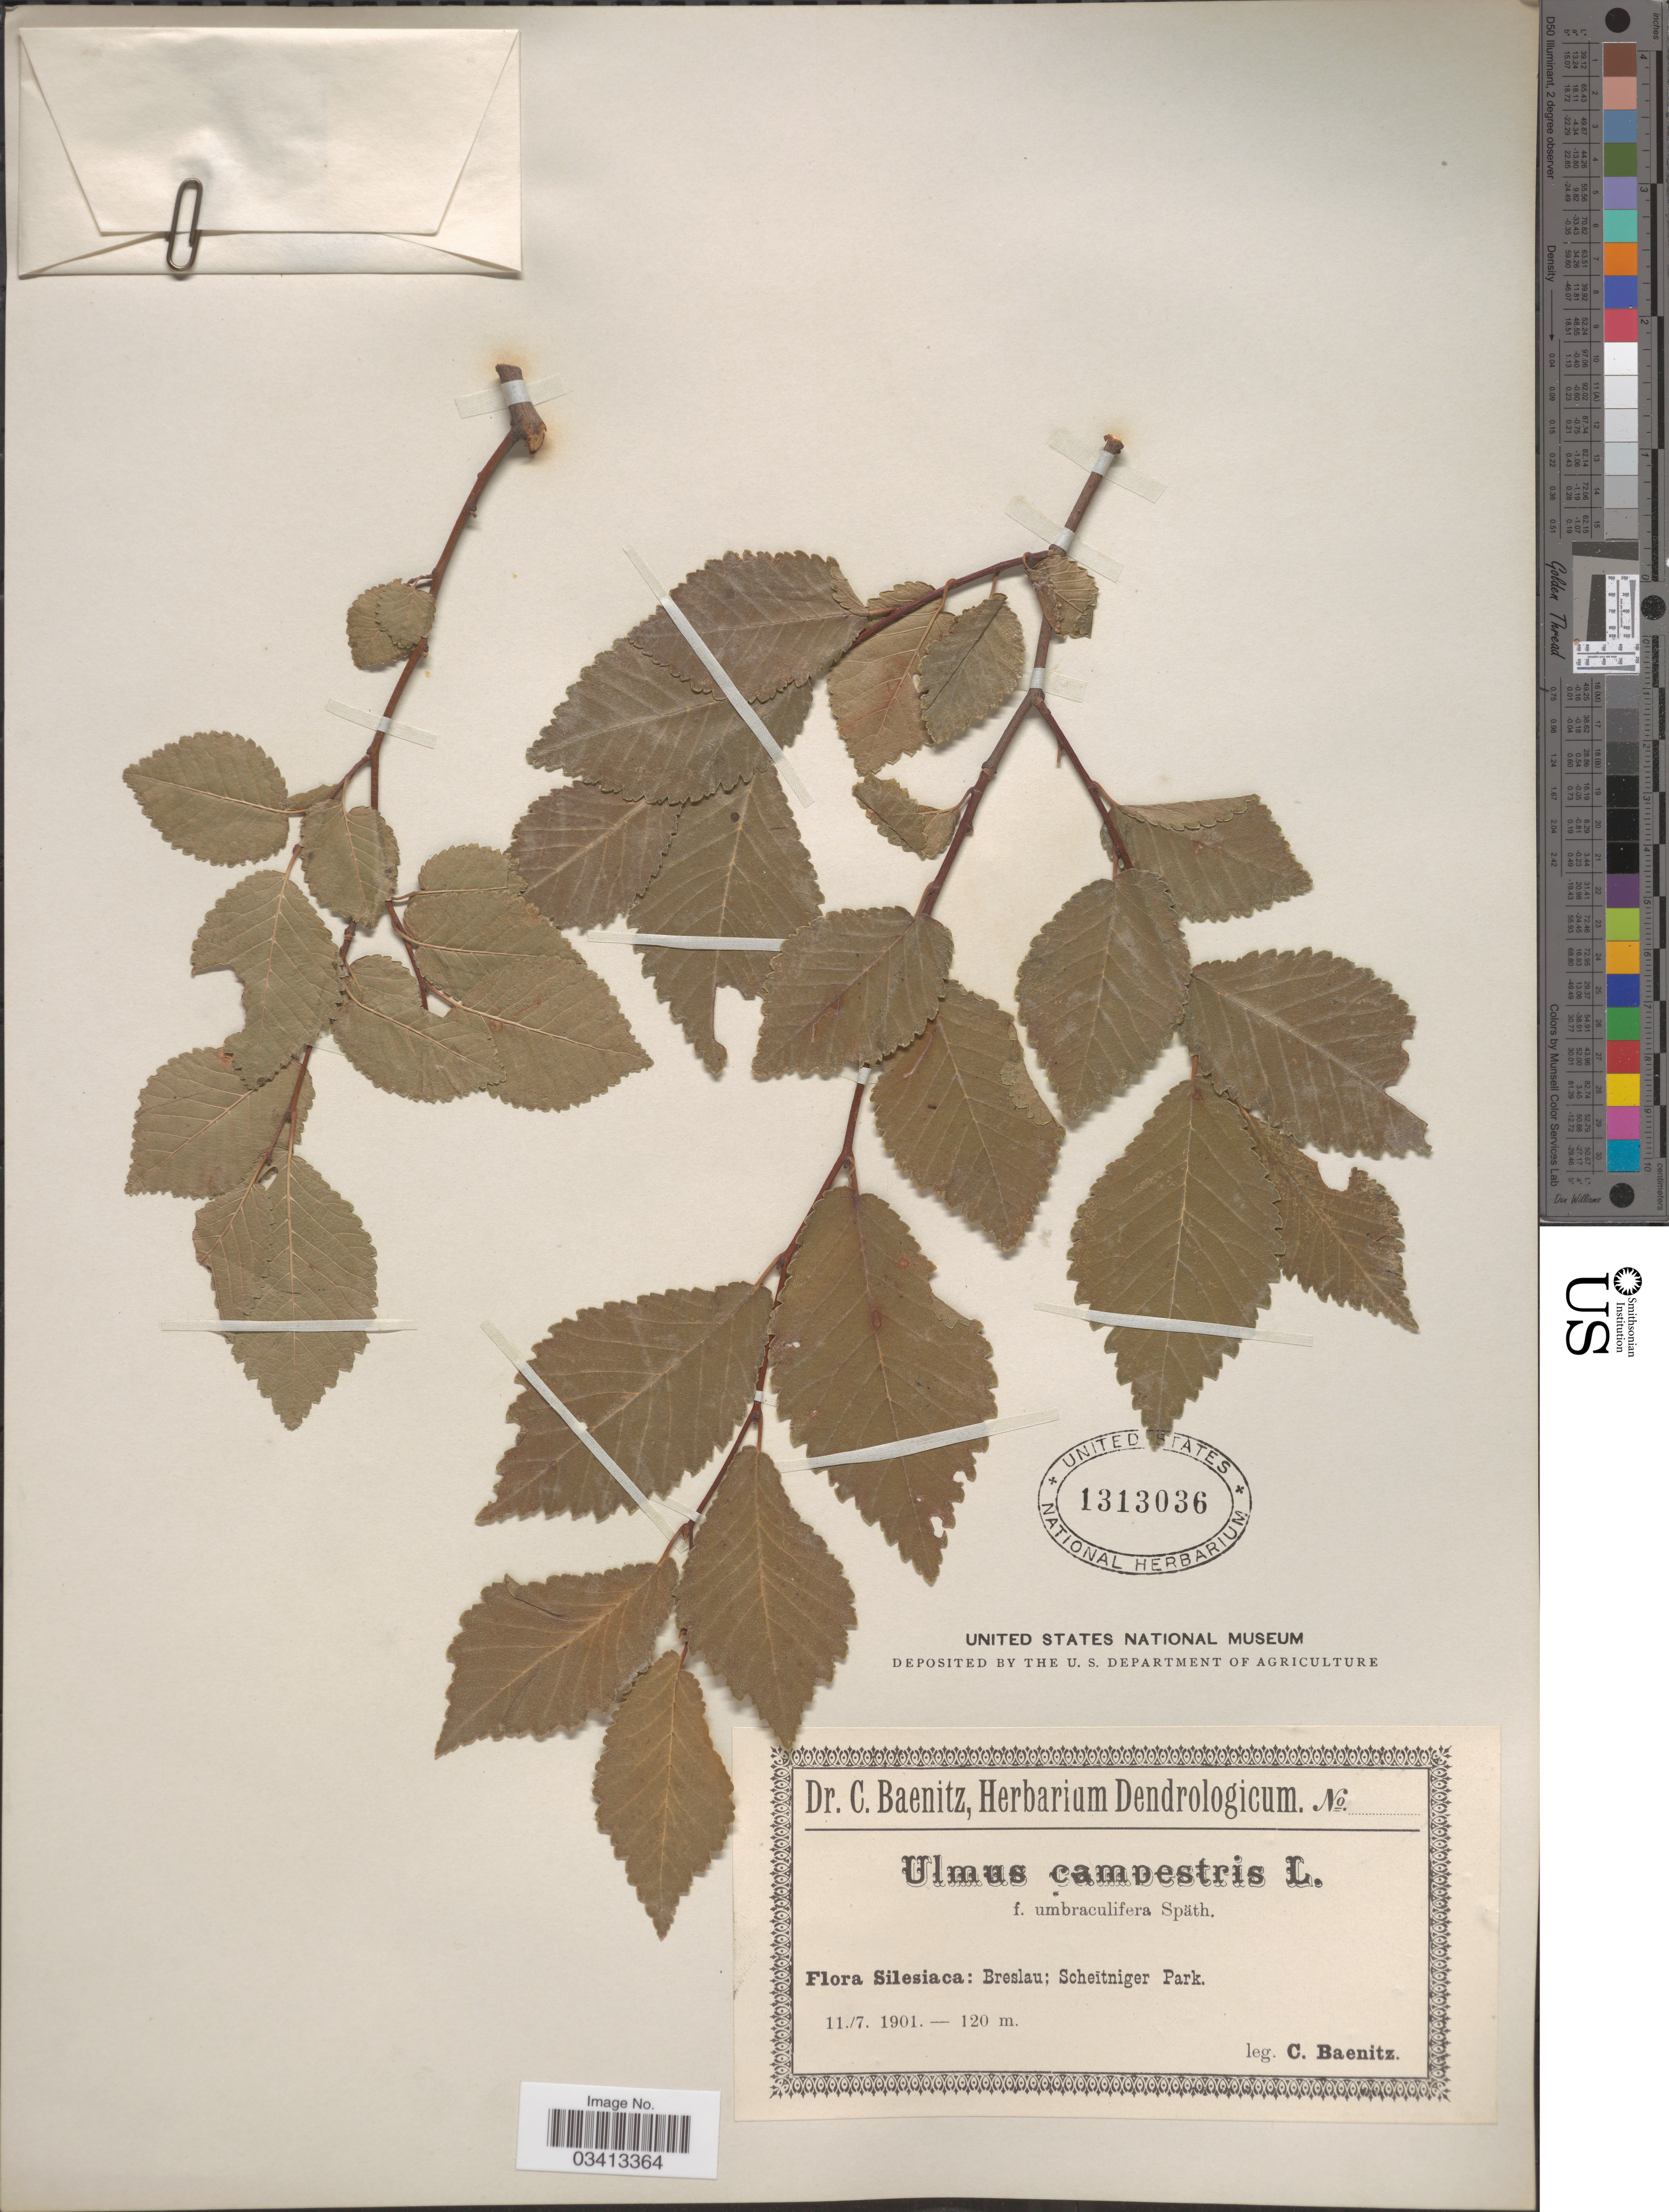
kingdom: Plantae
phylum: Tracheophyta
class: Magnoliopsida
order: Rosales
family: Ulmaceae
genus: Ulmus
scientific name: Ulmus campestris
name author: L.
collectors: C. G. Baenitz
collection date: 1901-07-11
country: Poland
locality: Silesiaca: Breslau; Scheïtniger Park.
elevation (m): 120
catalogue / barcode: US 1313036